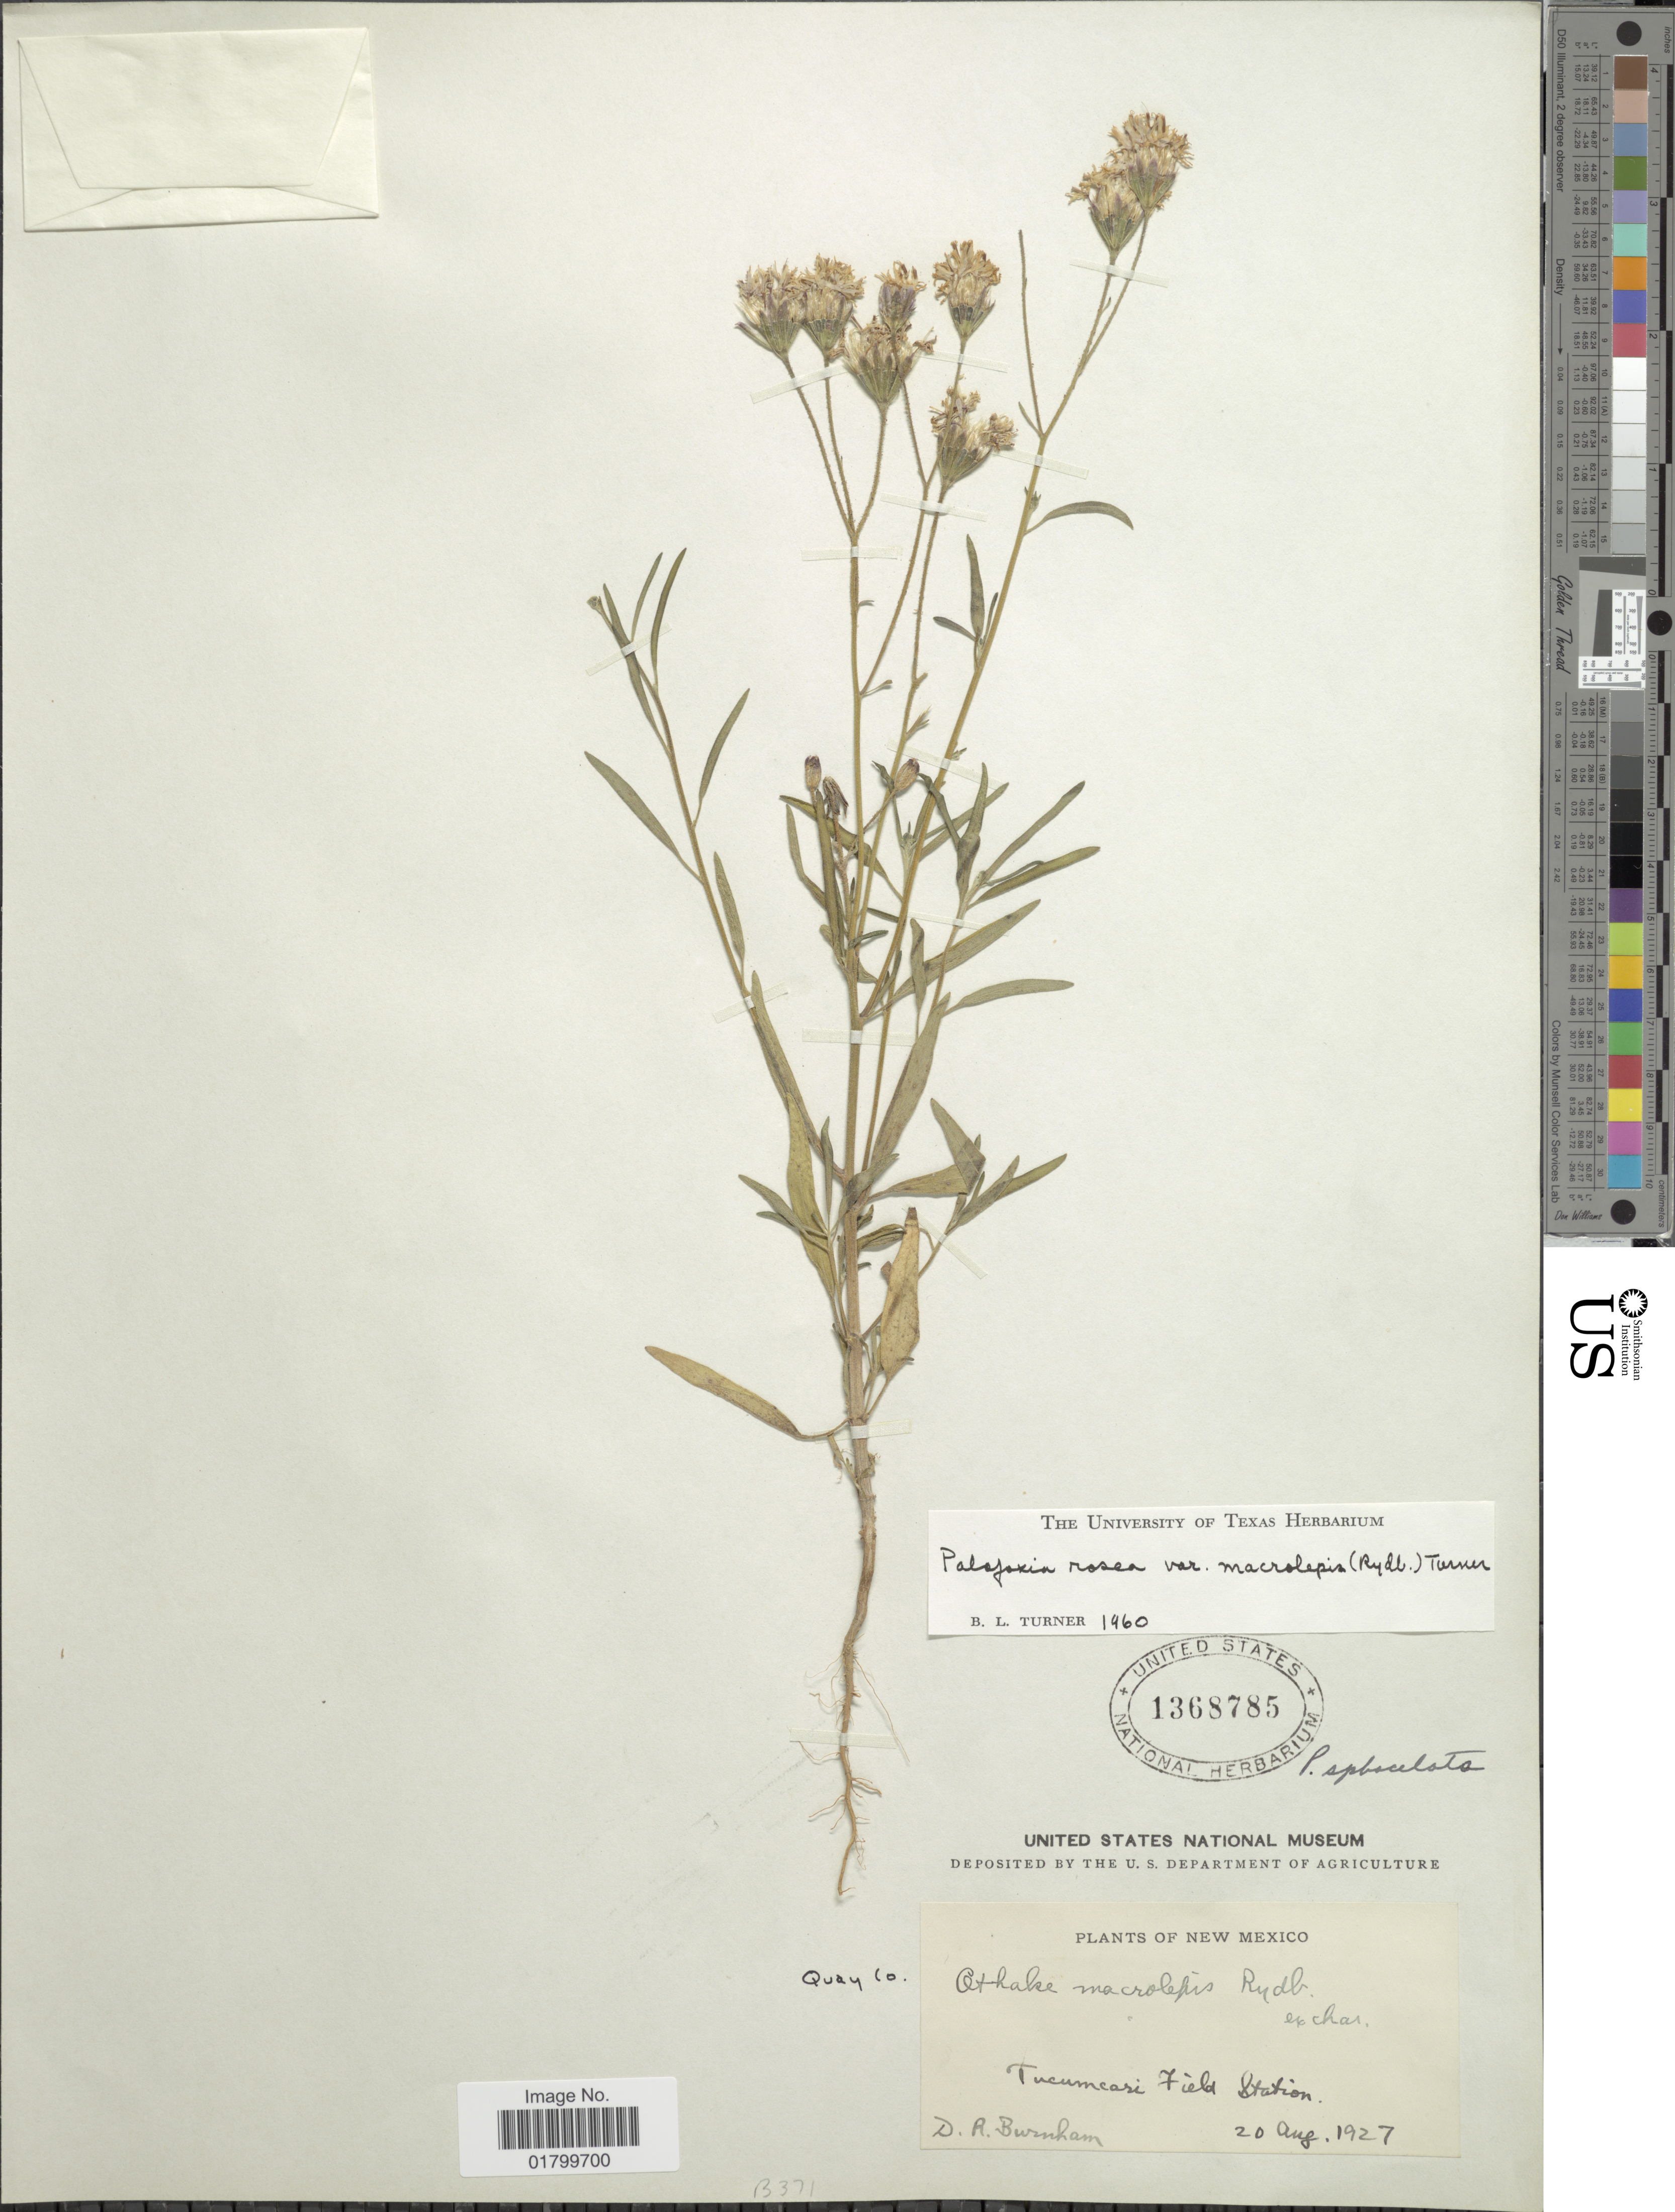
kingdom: Plantae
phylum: Tracheophyta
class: Magnoliopsida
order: Asterales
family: Asteraceae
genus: Palafoxia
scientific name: Palafoxia rosea var. macrolepis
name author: (Rydb.) B.L. Turner & M.I. Morris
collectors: A. Burnham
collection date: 1927-08-20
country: United States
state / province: New Mexico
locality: Tucumcari Field Station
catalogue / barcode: US 1368785